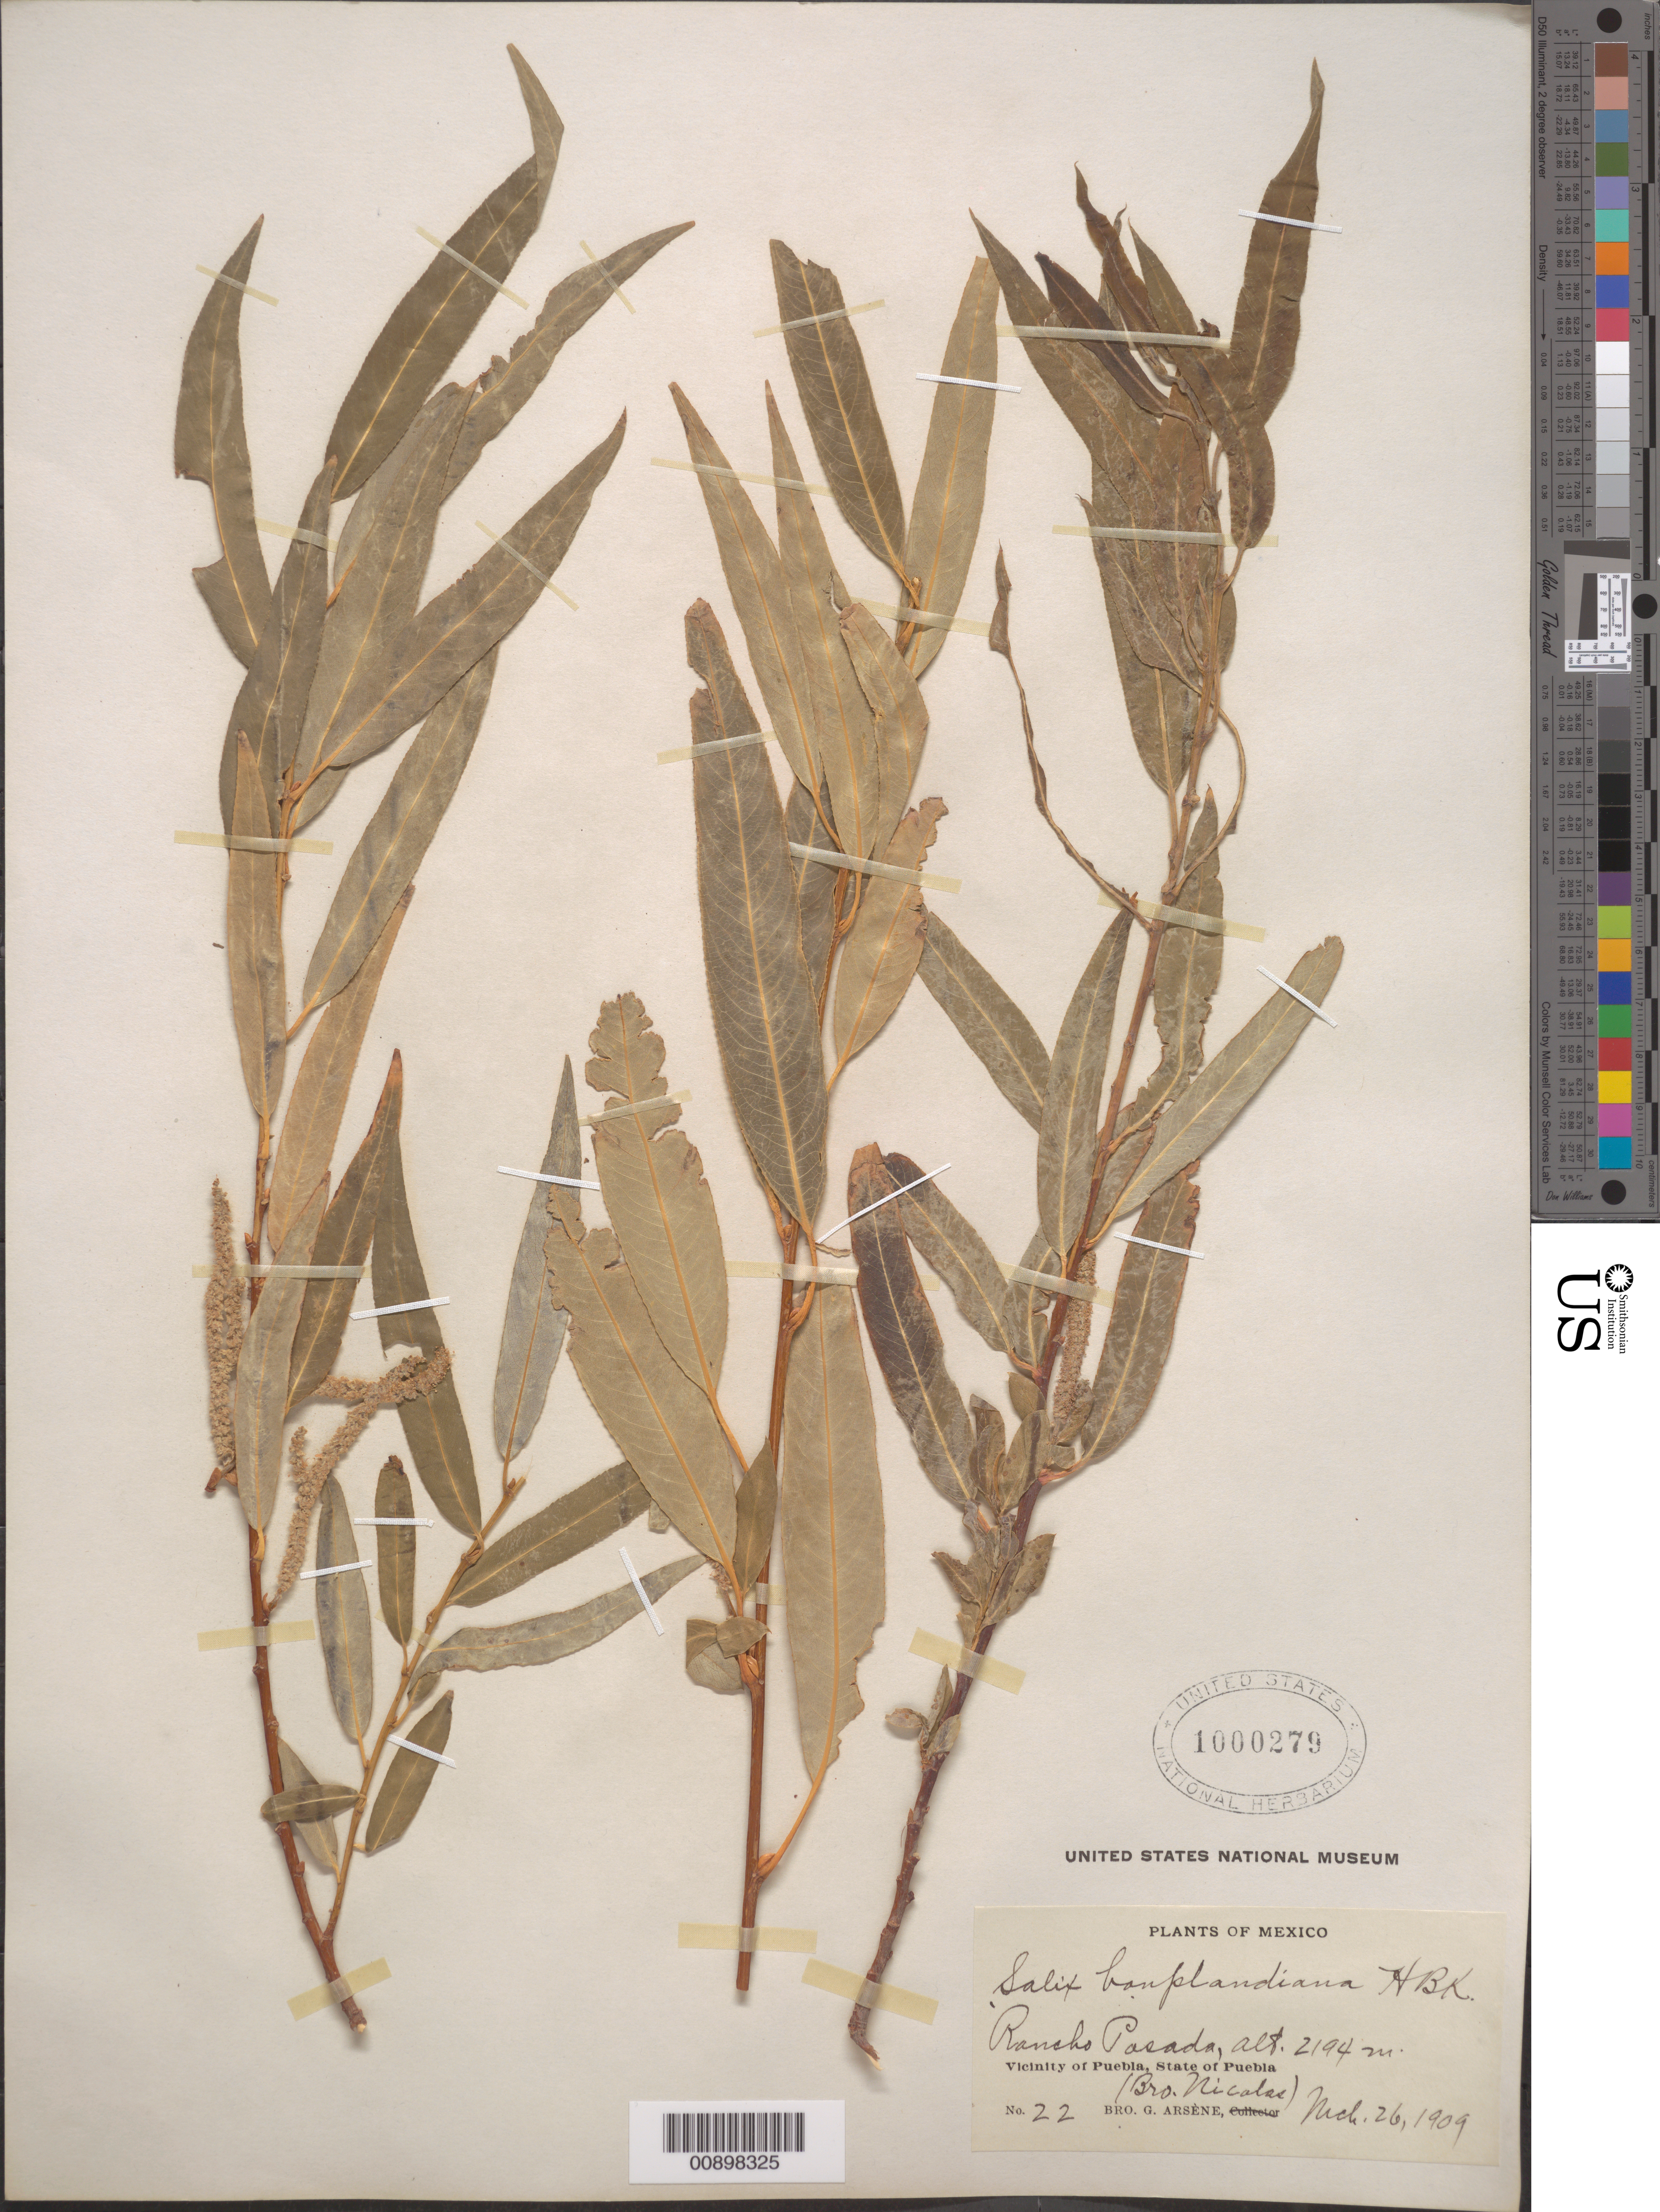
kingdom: Plantae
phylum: Tracheophyta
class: Magnoliopsida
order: Malpighiales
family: Salicaceae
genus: Salix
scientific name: Salix bonplandiana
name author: Kunth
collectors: B. Nicolas & Bro. G. Arsène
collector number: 22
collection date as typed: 26 Mar 1909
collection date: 1909-03-26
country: Mexico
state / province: Puebla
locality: Rancho Posada. Vicinity of Puebla, State of Puebla.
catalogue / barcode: US 1000279